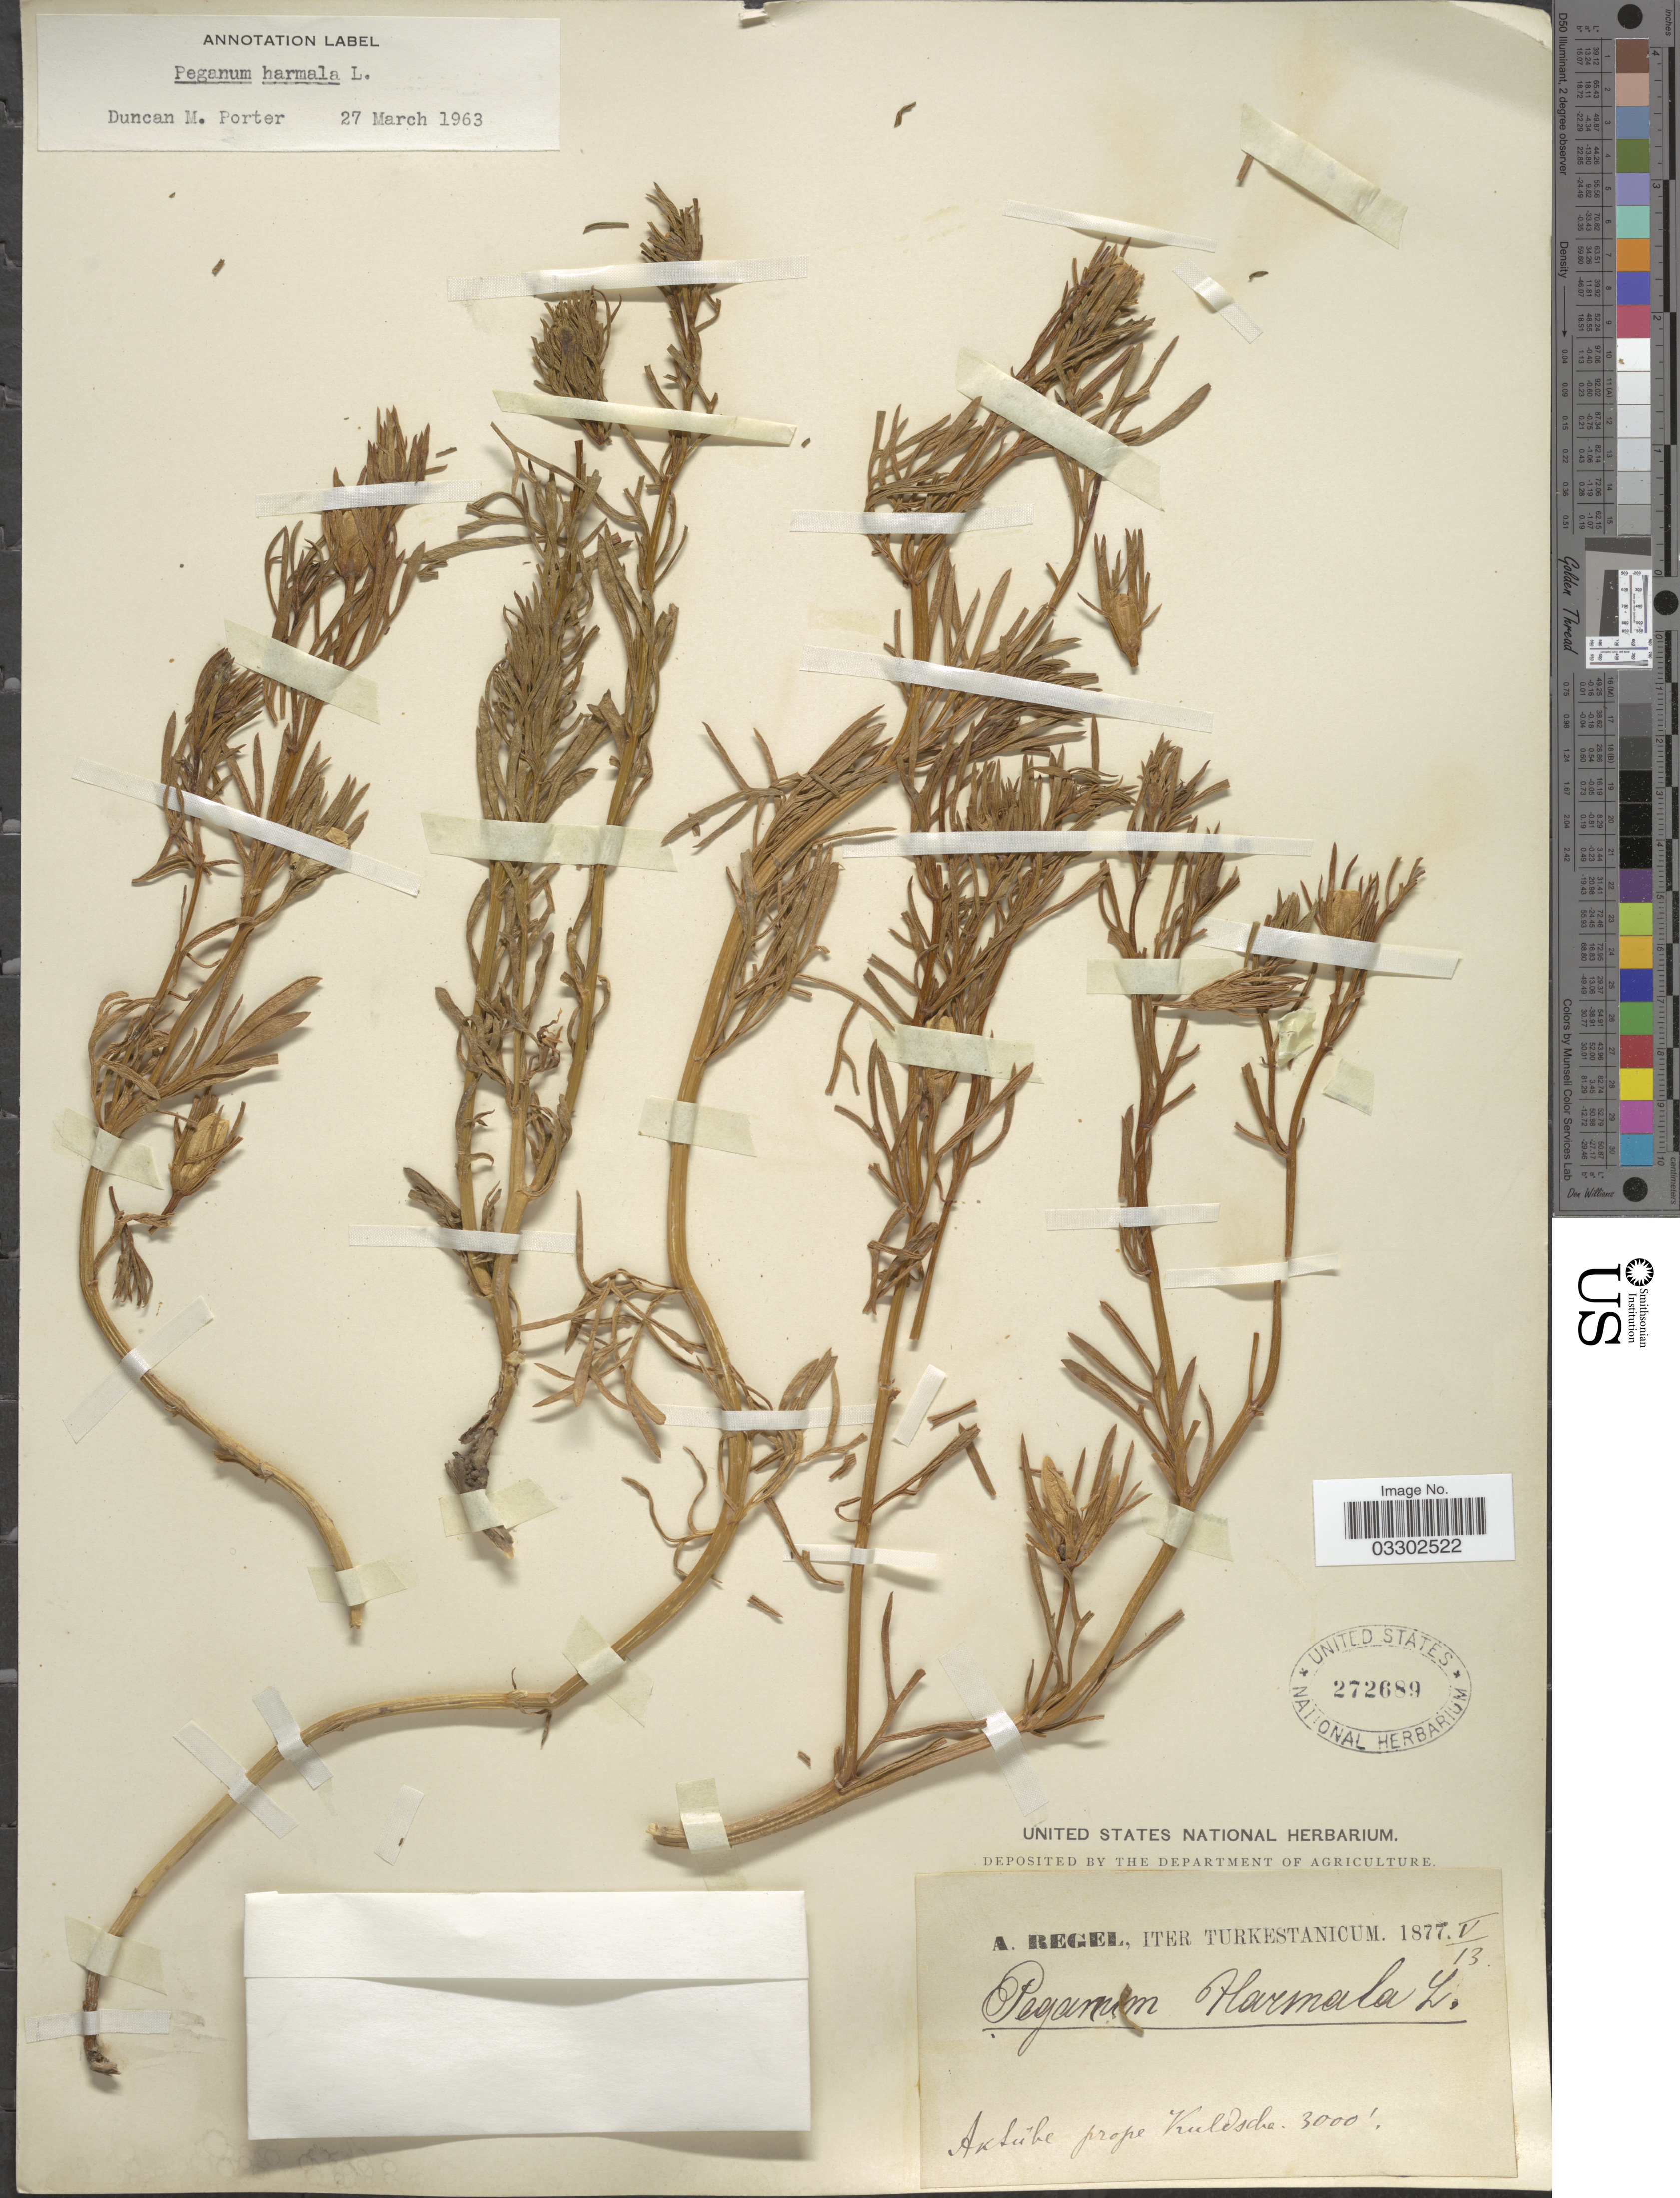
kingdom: Plantae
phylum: Tracheophyta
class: Magnoliopsida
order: Sapindales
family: Tetradiclidaceae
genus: Peganum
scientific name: Peganum harmala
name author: L.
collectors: A. Regel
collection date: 1877-05-13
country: China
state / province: Xinjiang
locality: Turkestanicum. Aksübe [interpreted] prope Kuldscha.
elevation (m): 914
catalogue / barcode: US 272689